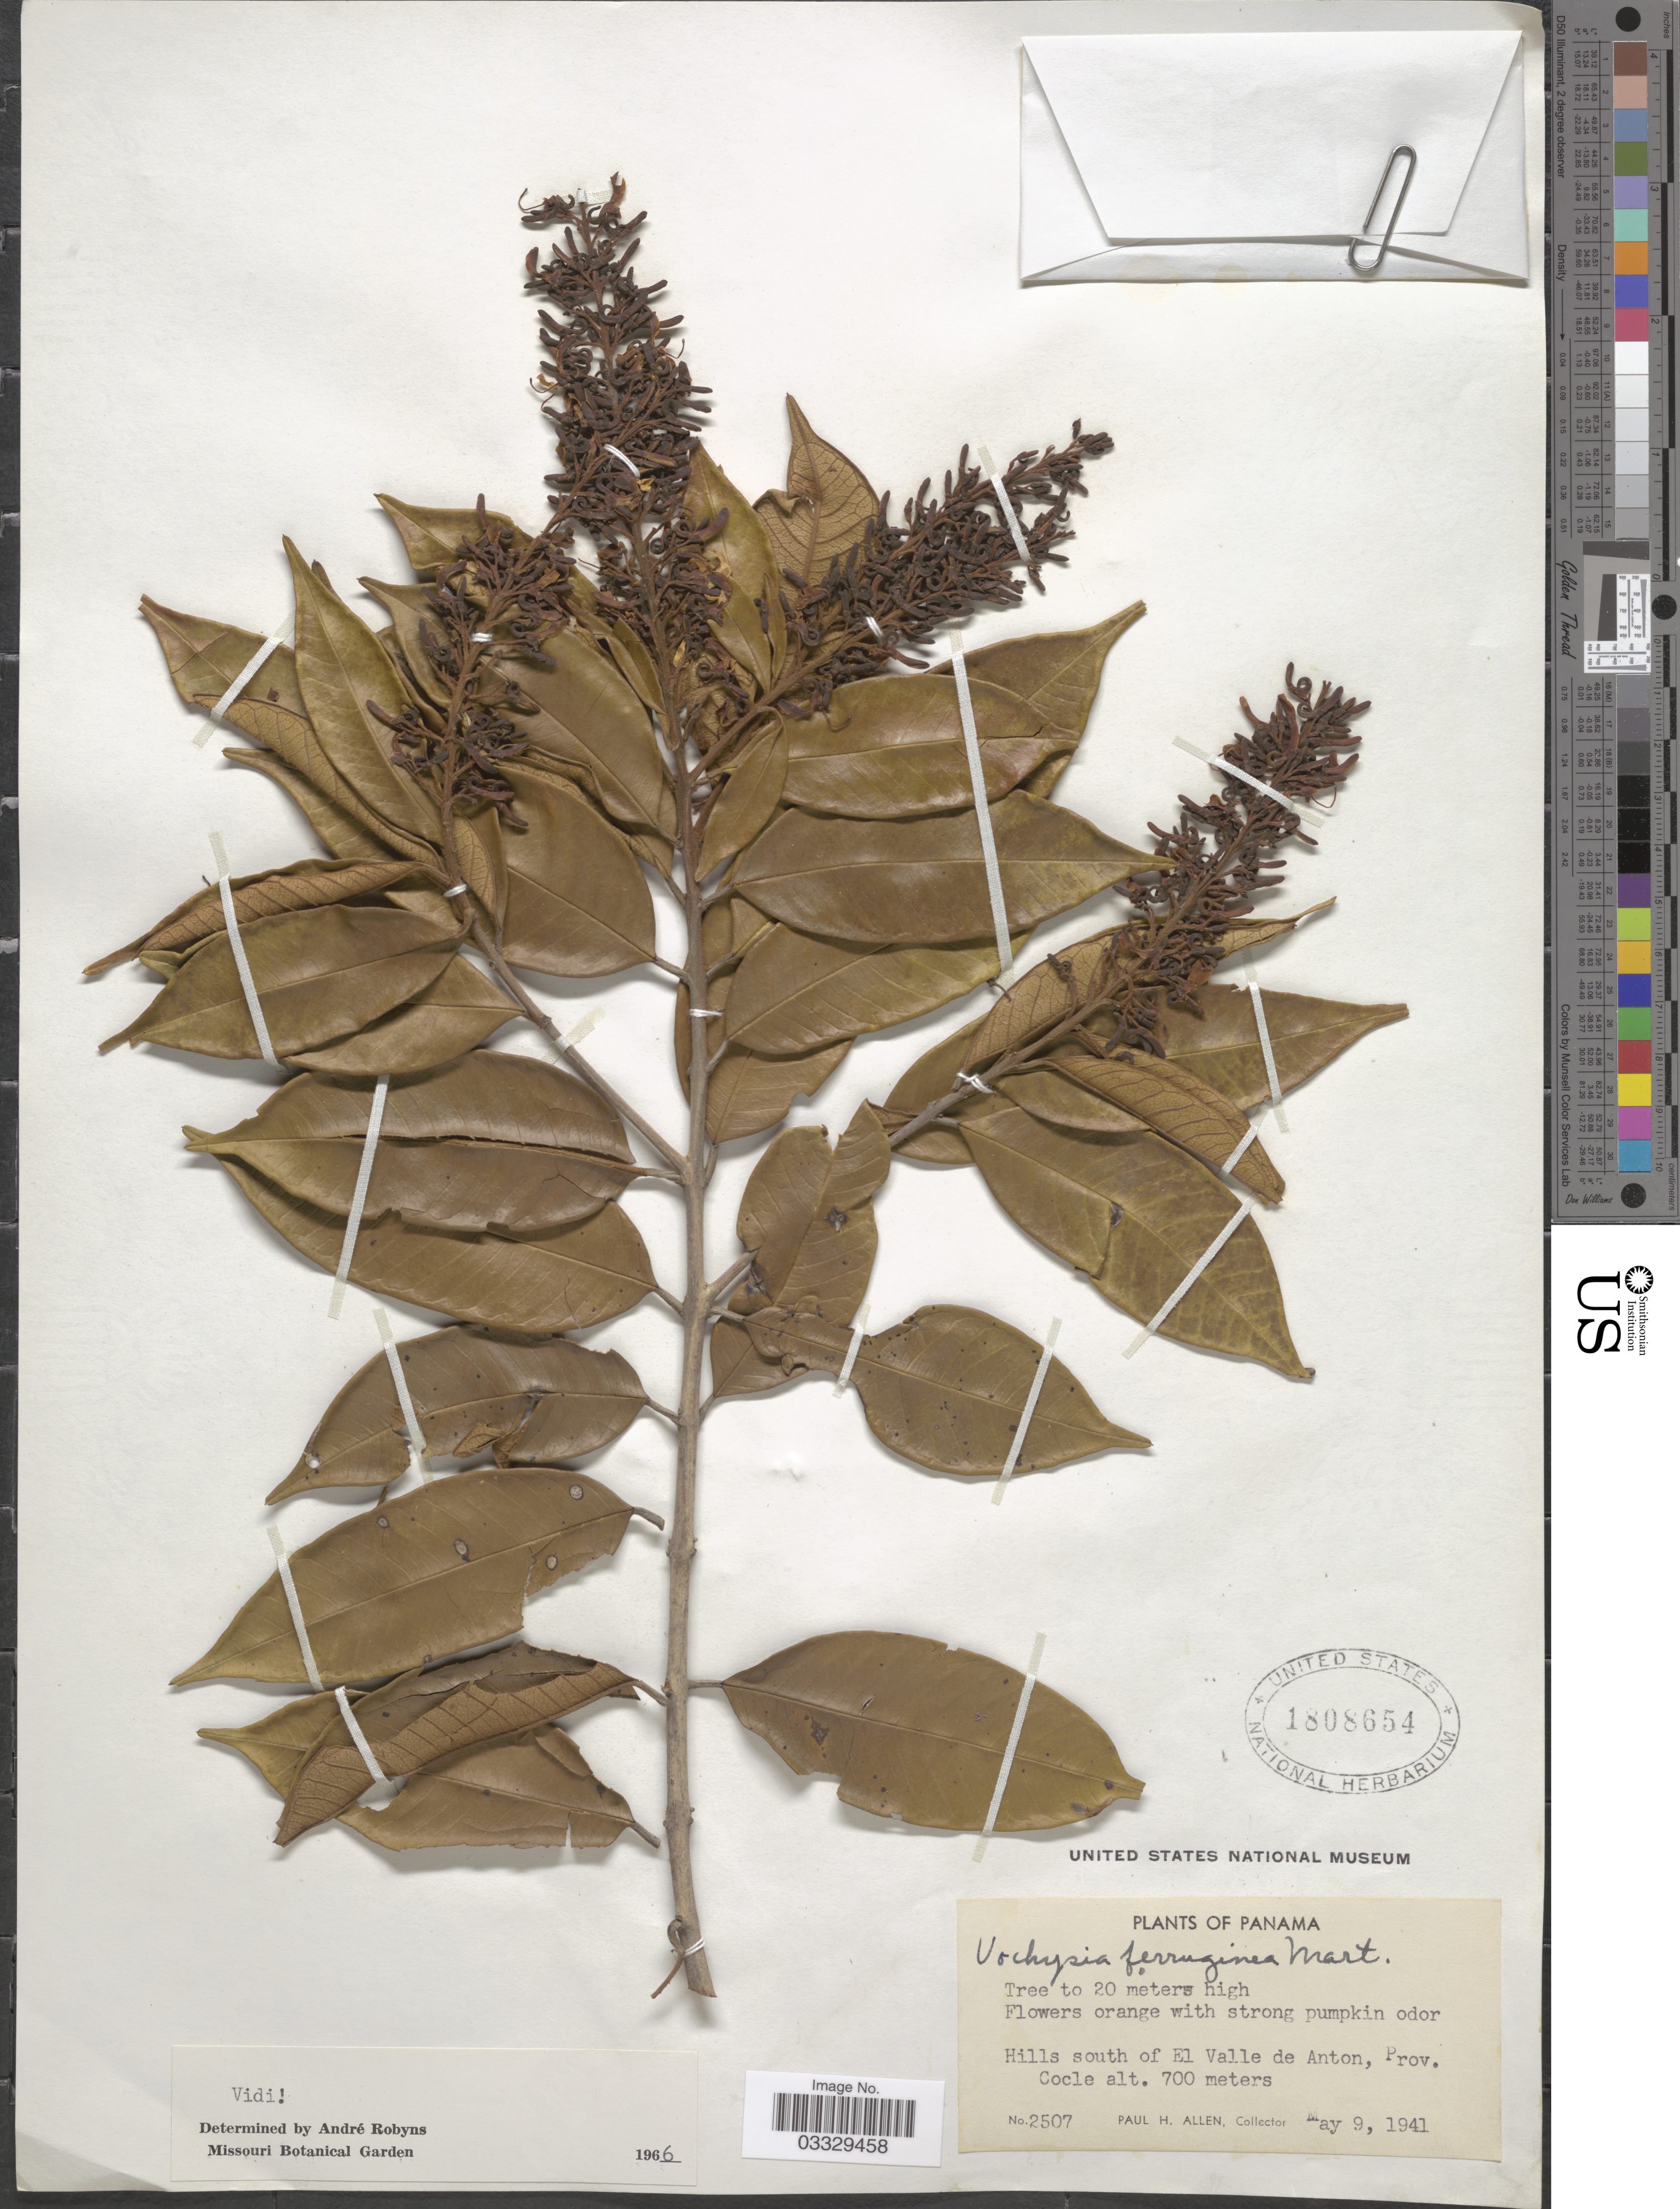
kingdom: Plantae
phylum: Tracheophyta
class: Magnoliopsida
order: Myrtales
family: Vochysiaceae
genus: Vochysia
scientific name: Vochysia ferruginea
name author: Mart.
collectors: P. H. Allen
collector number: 2507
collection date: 1941-05-09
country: Panama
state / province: Coclé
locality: Hills south of El Valle de Anton.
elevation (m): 700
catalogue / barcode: US 1808654